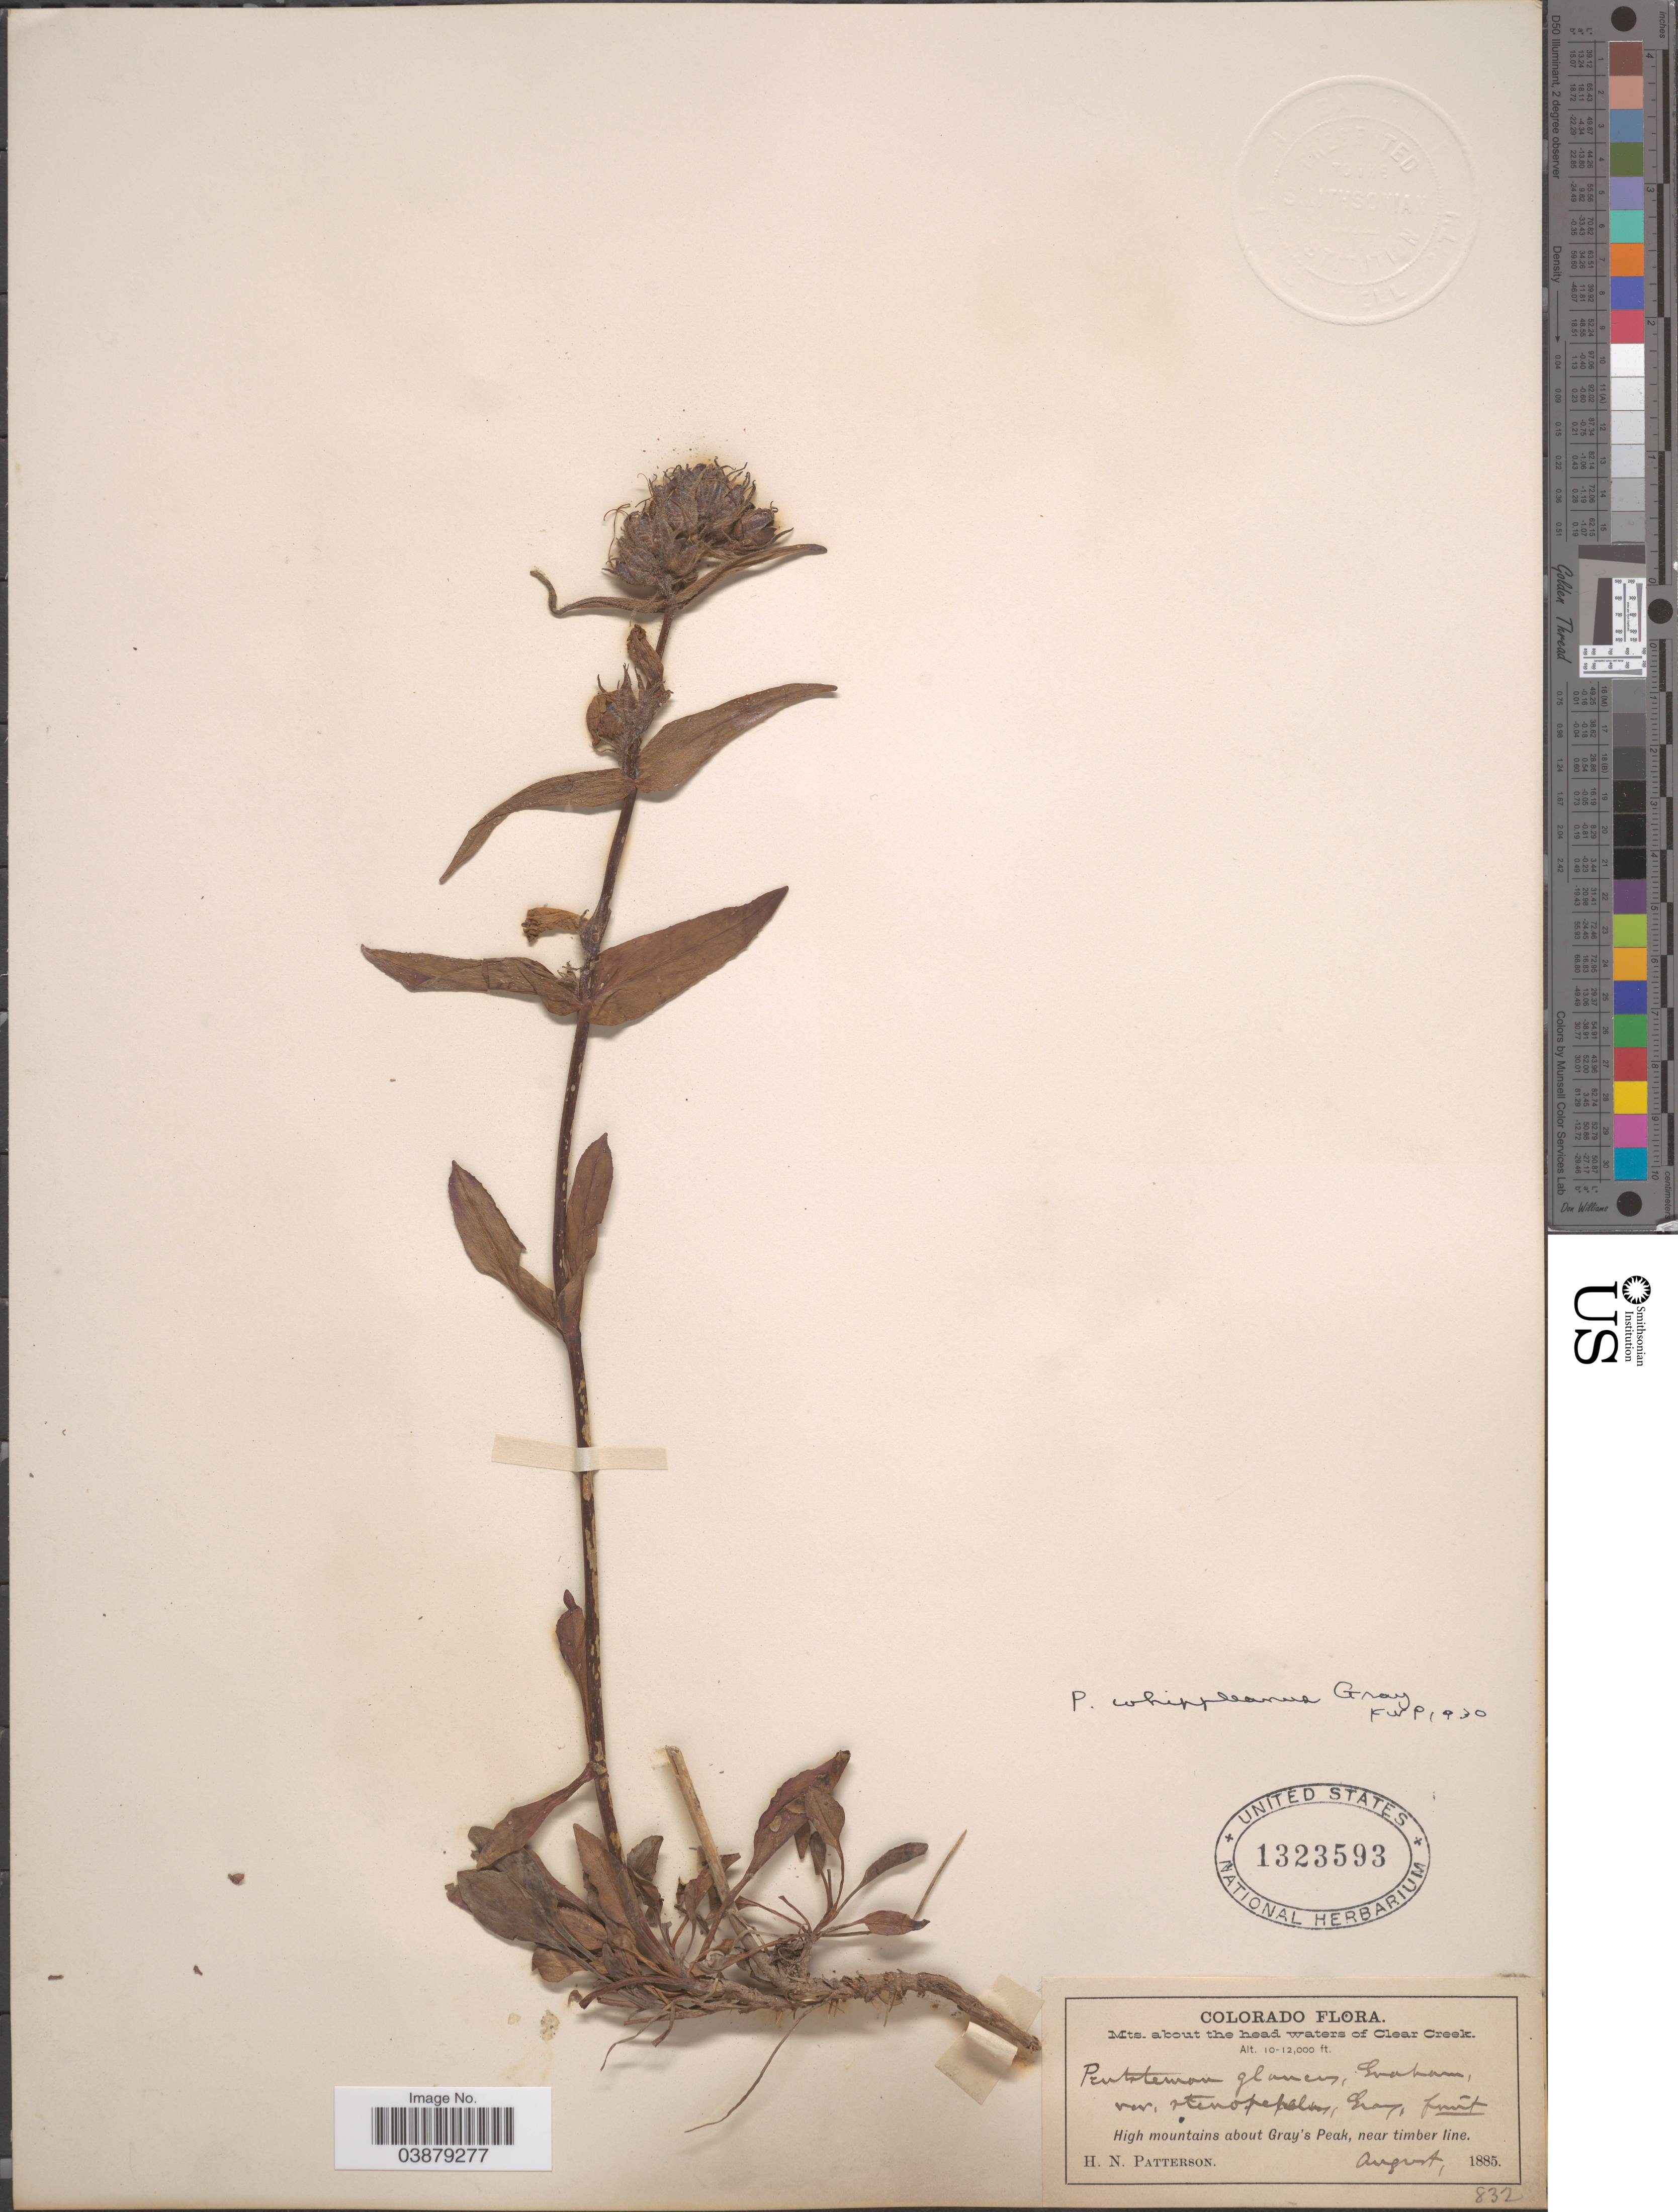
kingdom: Plantae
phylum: Tracheophyta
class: Magnoliopsida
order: Lamiales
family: Plantaginaceae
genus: Penstemon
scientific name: Penstemon whippleanus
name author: A. Gray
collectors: H. N. Patterson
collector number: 832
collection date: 1885-08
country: United States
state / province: Colorado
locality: Mts. about the head waters of Clear Creek. High mountains about Gray's Peak, near timber line.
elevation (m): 3048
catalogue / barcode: US 1323593